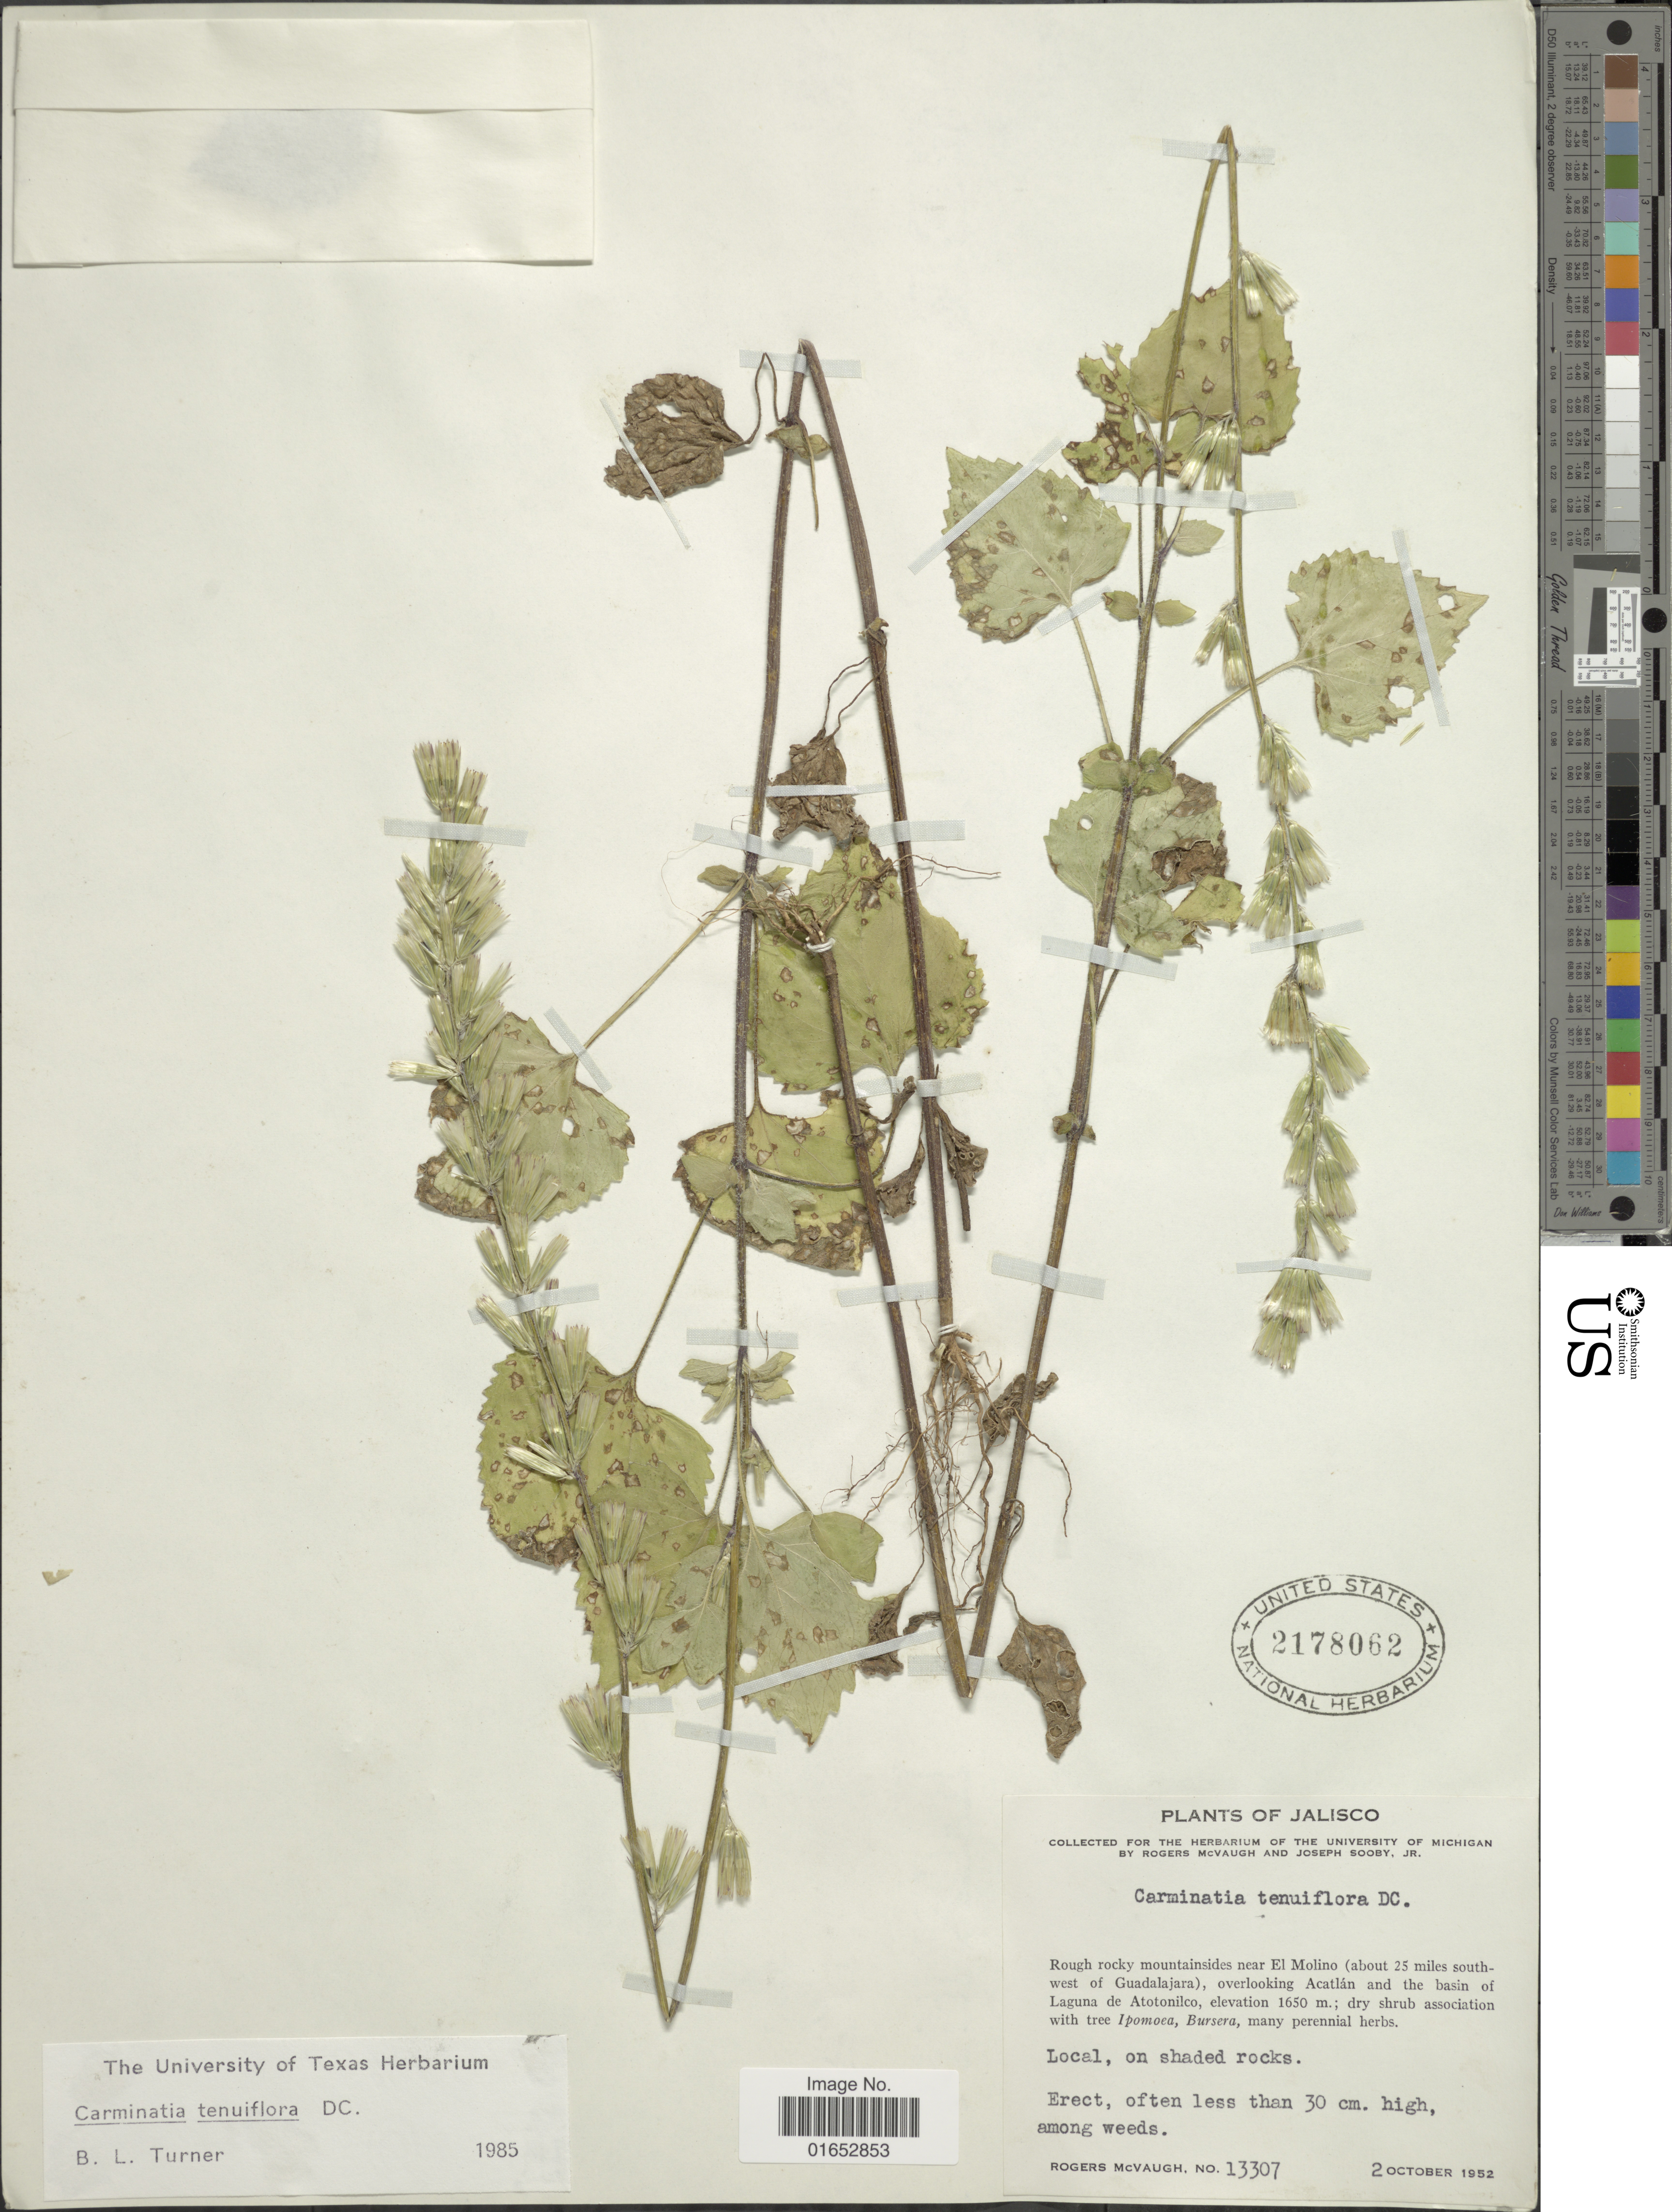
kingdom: Plantae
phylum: Tracheophyta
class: Magnoliopsida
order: Asterales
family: Asteraceae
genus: Carminatia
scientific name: Carminatia tenuiflora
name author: DC.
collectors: R. McVaugh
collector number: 13307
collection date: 1952-10-02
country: Mexico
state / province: Jalisco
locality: Rough rocky mountainsides near El Molino (about 25 miles south-west of Guadalajara), overlooking Acatlán and the basin of Laguna de Atotonilco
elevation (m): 1650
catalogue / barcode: US 2178062